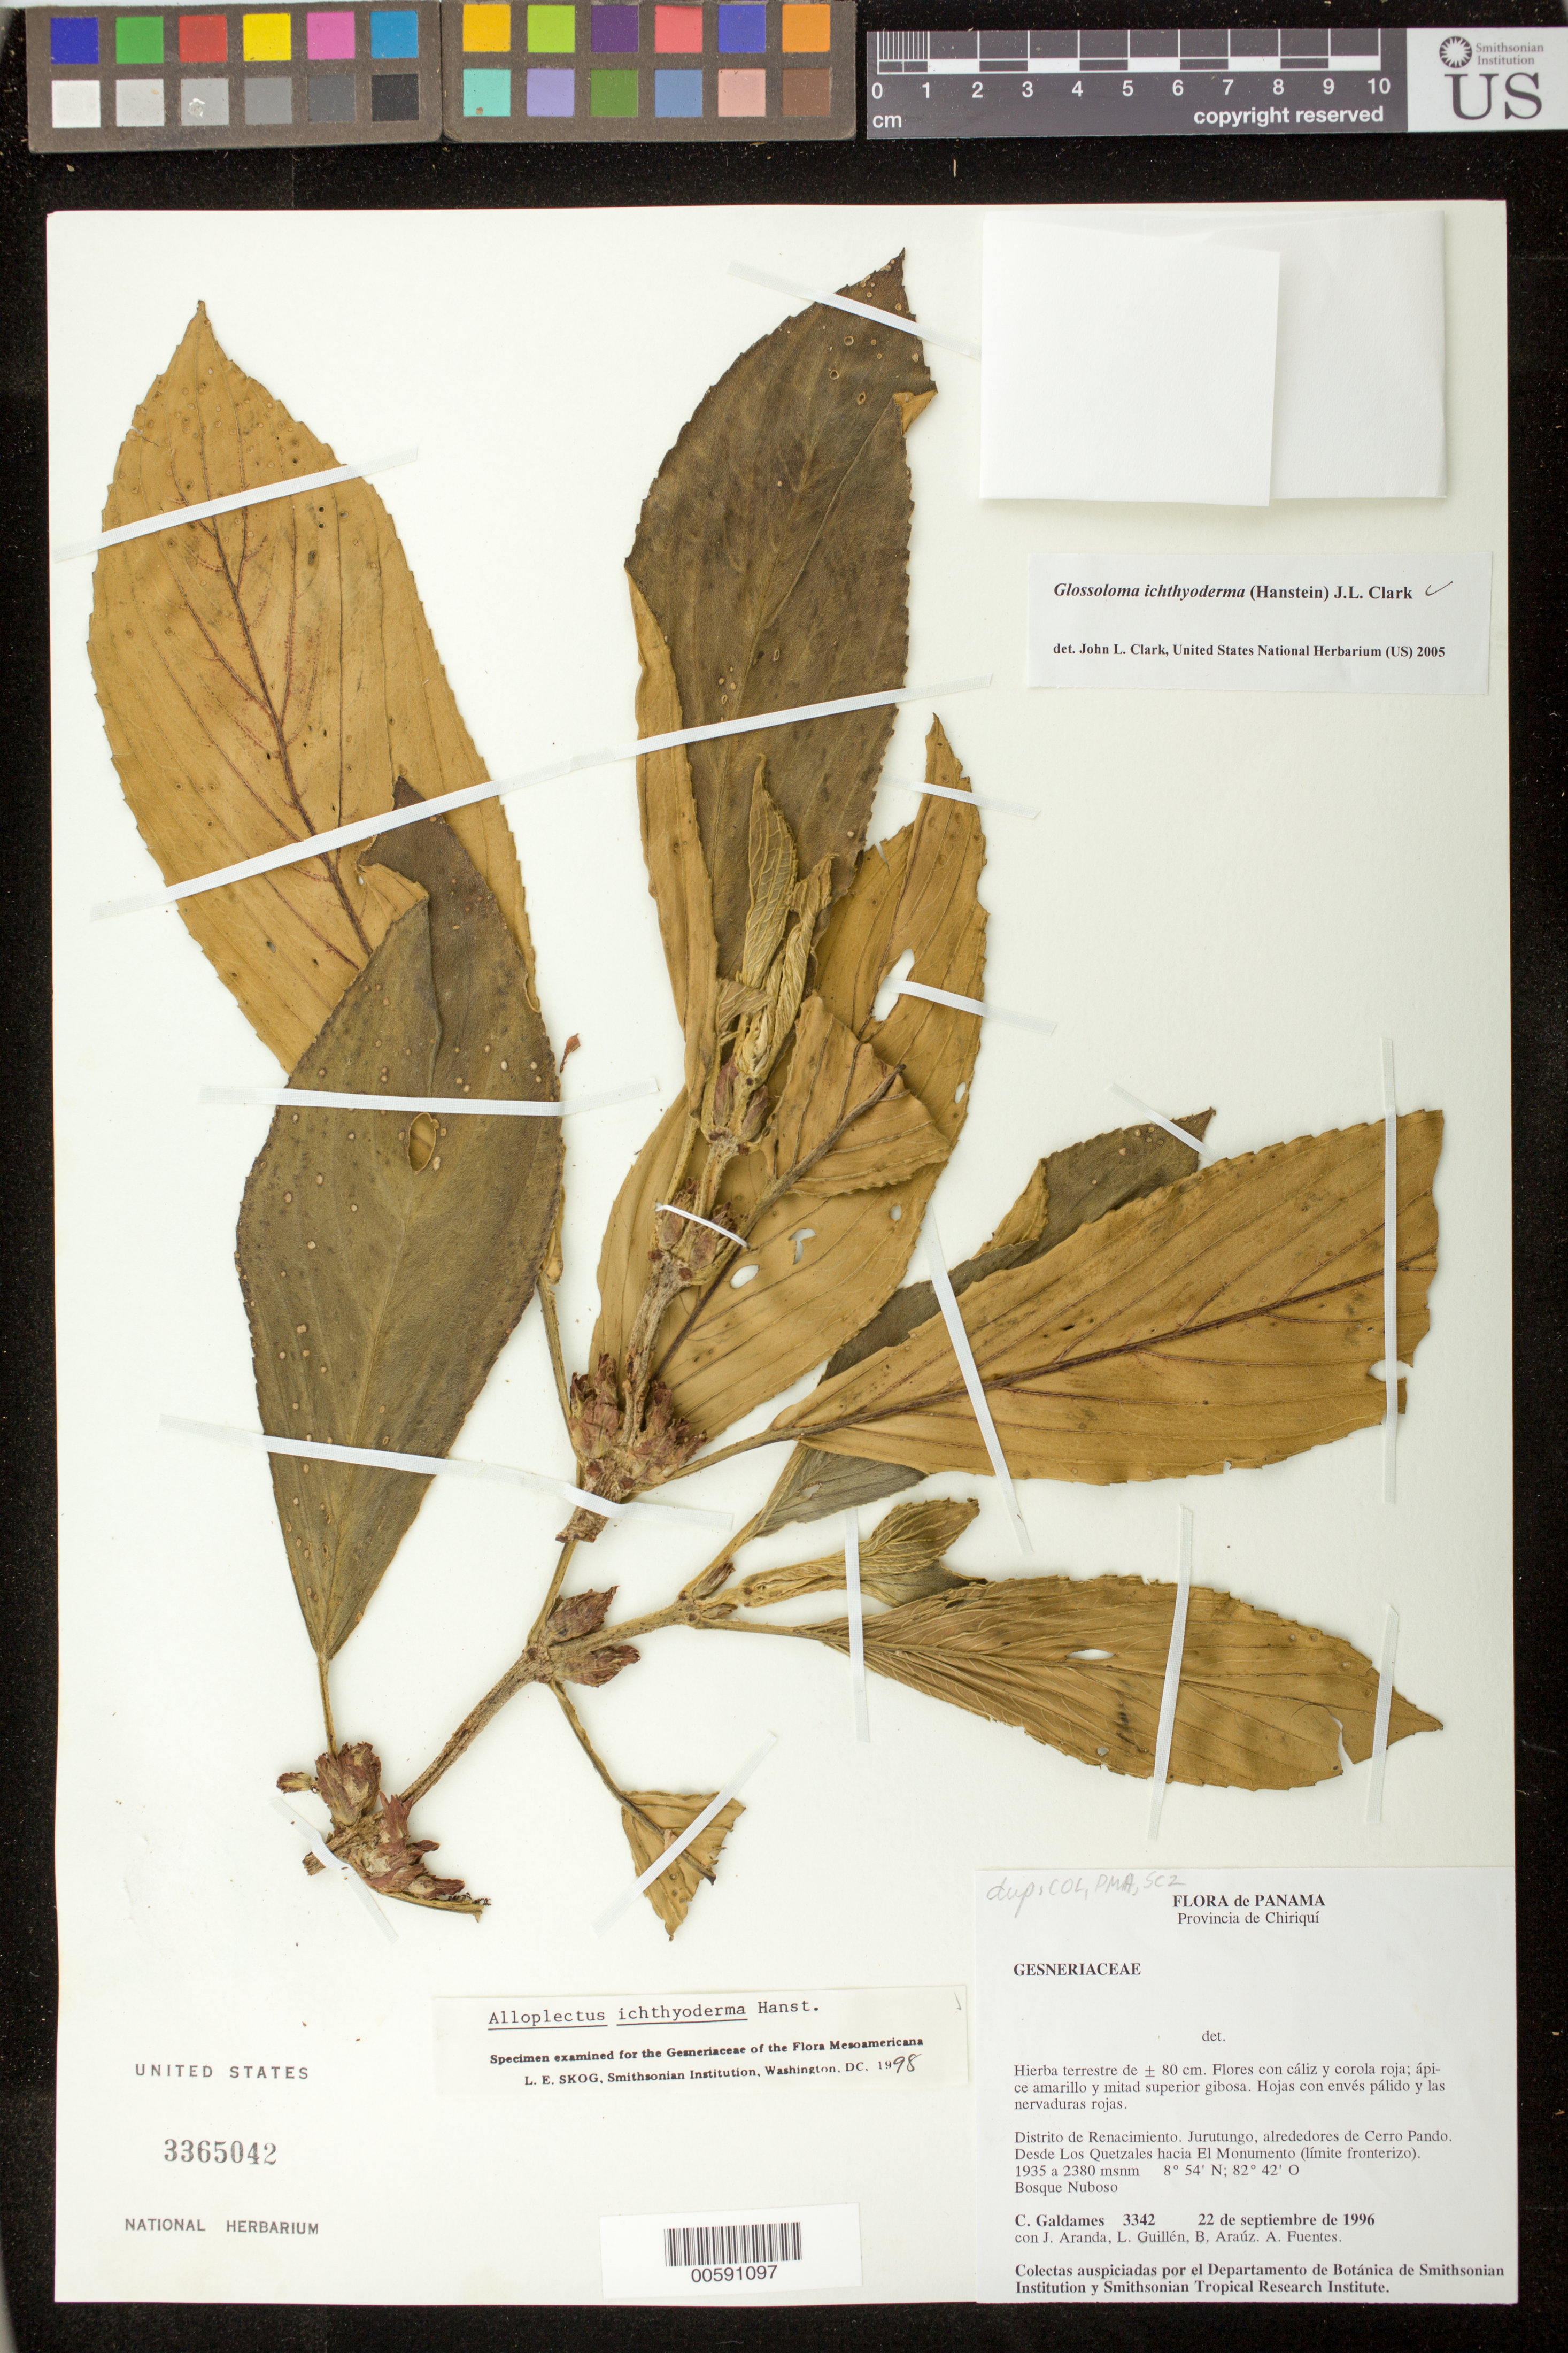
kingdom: Plantae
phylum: Tracheophyta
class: Magnoliopsida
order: Lamiales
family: Gesneriaceae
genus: Glossoloma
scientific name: Glossoloma ichthyoderma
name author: (Hanst.) J.L. Clark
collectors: C. Galdames, J. Aranda, L. Guillén, B. Araúz & A. Fuentes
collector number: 3342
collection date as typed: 22 Sep 1996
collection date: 1996-09-22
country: Panama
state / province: Chiriquí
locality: Distrito de Renacimiento; Jurutungo, alrededores de Cerro Pando; desde Los Quetzales hacia El Monumento (límite fronterizo)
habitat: Bosque nuboso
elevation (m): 1935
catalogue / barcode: US 3365042